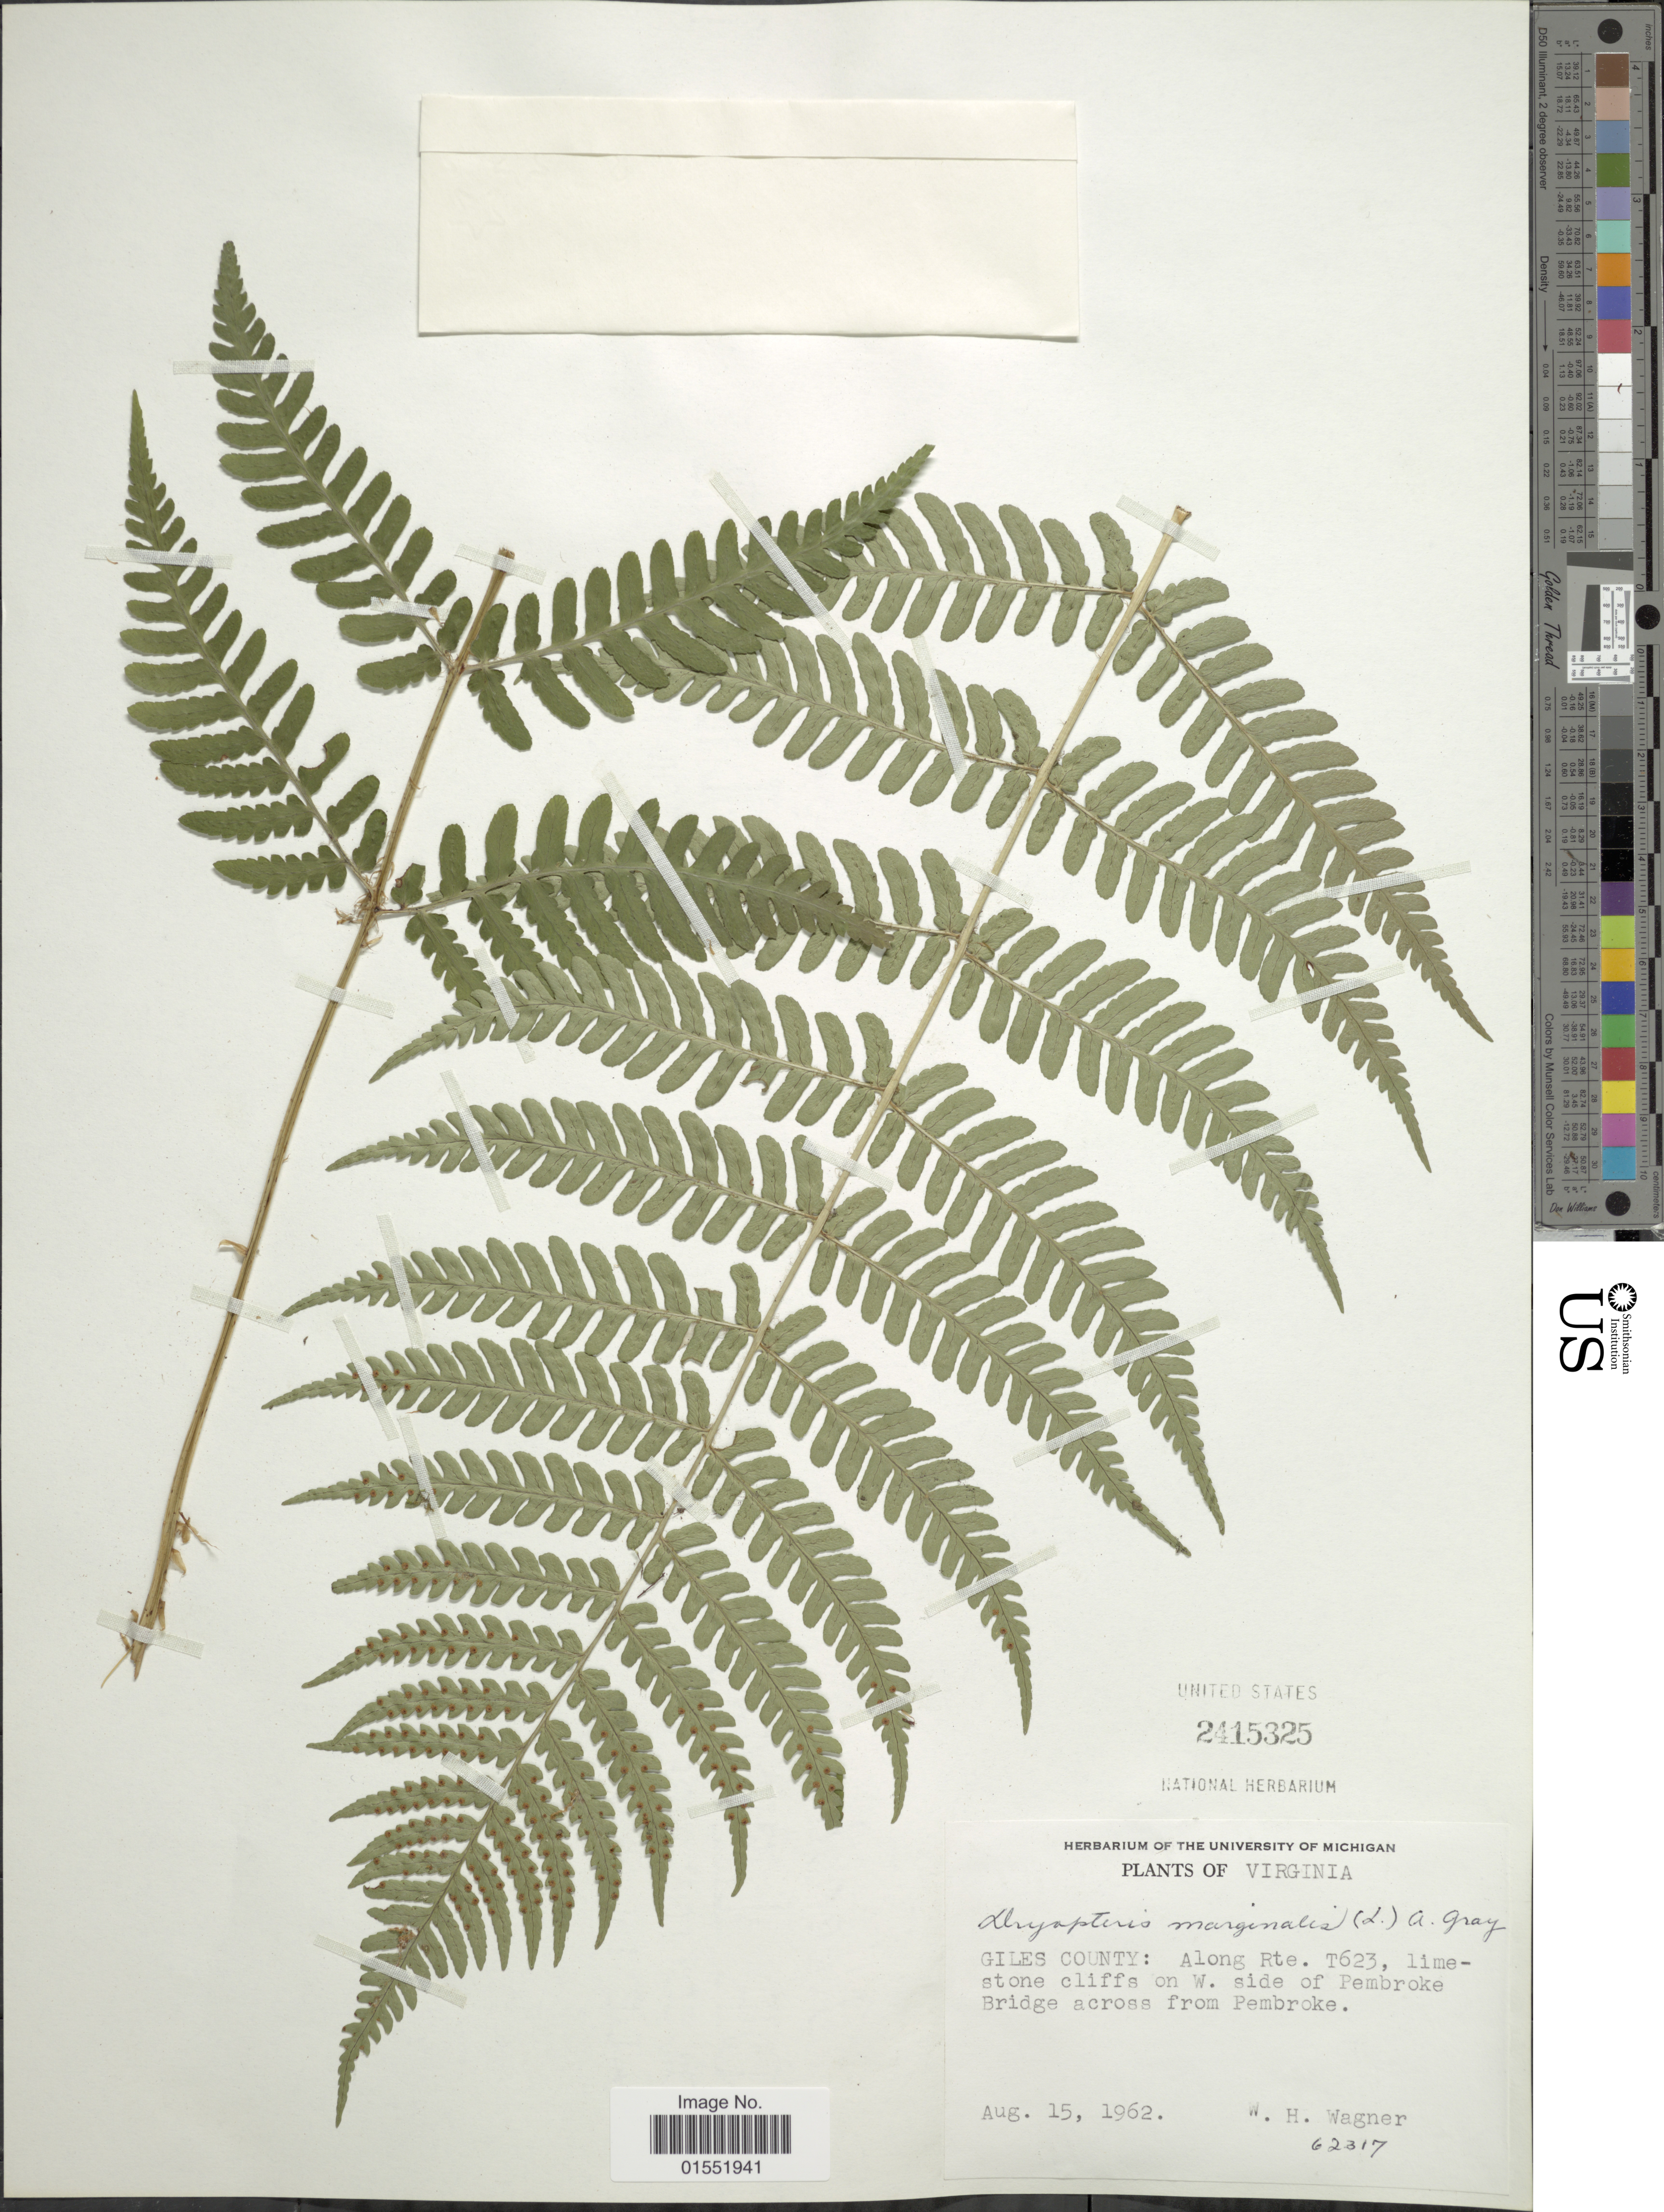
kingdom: Plantae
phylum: Tracheophyta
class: Polypodiopsida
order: Polypodiales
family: Dryopteridaceae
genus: Dryopteris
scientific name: Dryopteris marginalis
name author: (L.) A. Gray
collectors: W. H. Wagner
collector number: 62317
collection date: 1962-08-15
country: United States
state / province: Virginia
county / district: Giles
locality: Along Rte. T623, limestone cliffs on W. side of Pembroke Bridge across from Pembroke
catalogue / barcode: US 2415325